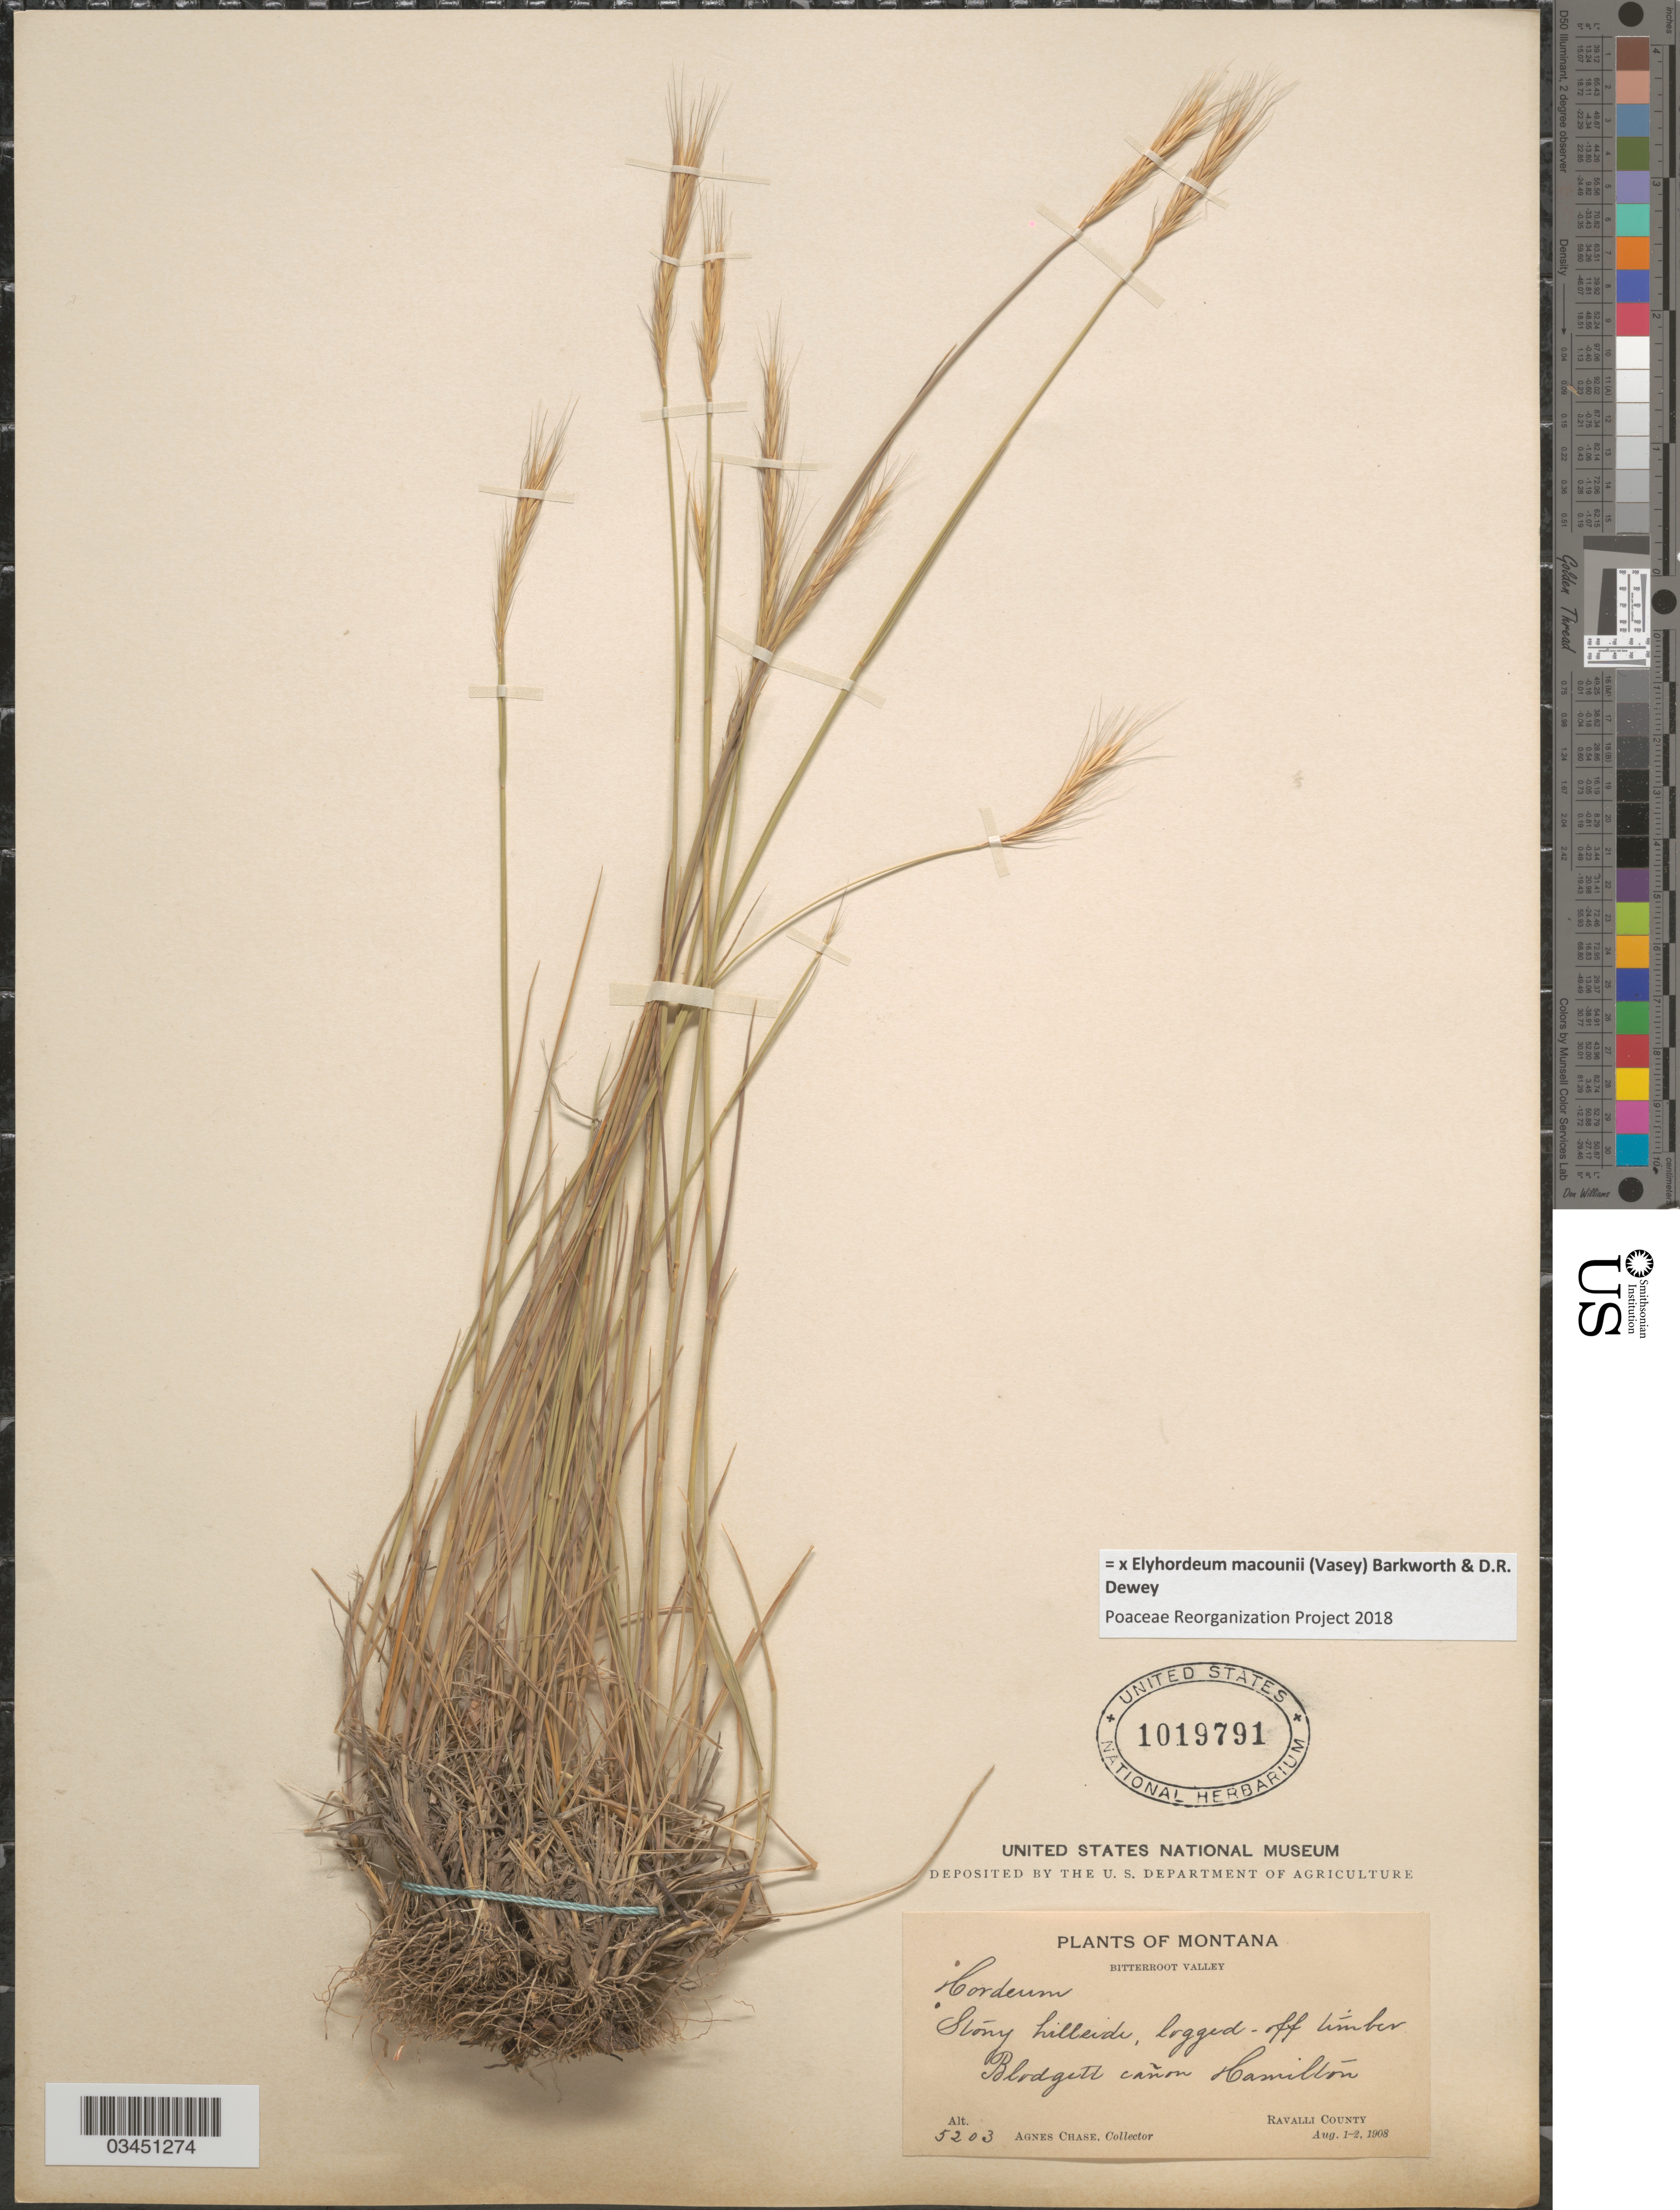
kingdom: Plantae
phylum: Tracheophyta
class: Liliopsida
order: Poales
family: Poaceae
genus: Elyhordeum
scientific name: x Elyhordeum macounii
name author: (Vasey) Barkworth & Dewey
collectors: A. Chase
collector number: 5203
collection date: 1908-08-01/1908-08-02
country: United States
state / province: Montana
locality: Bitterroot Valley. Stony hillside, logged-off timber. Blodgett cañon Hamilton. Ravalli County.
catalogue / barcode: US 1019791